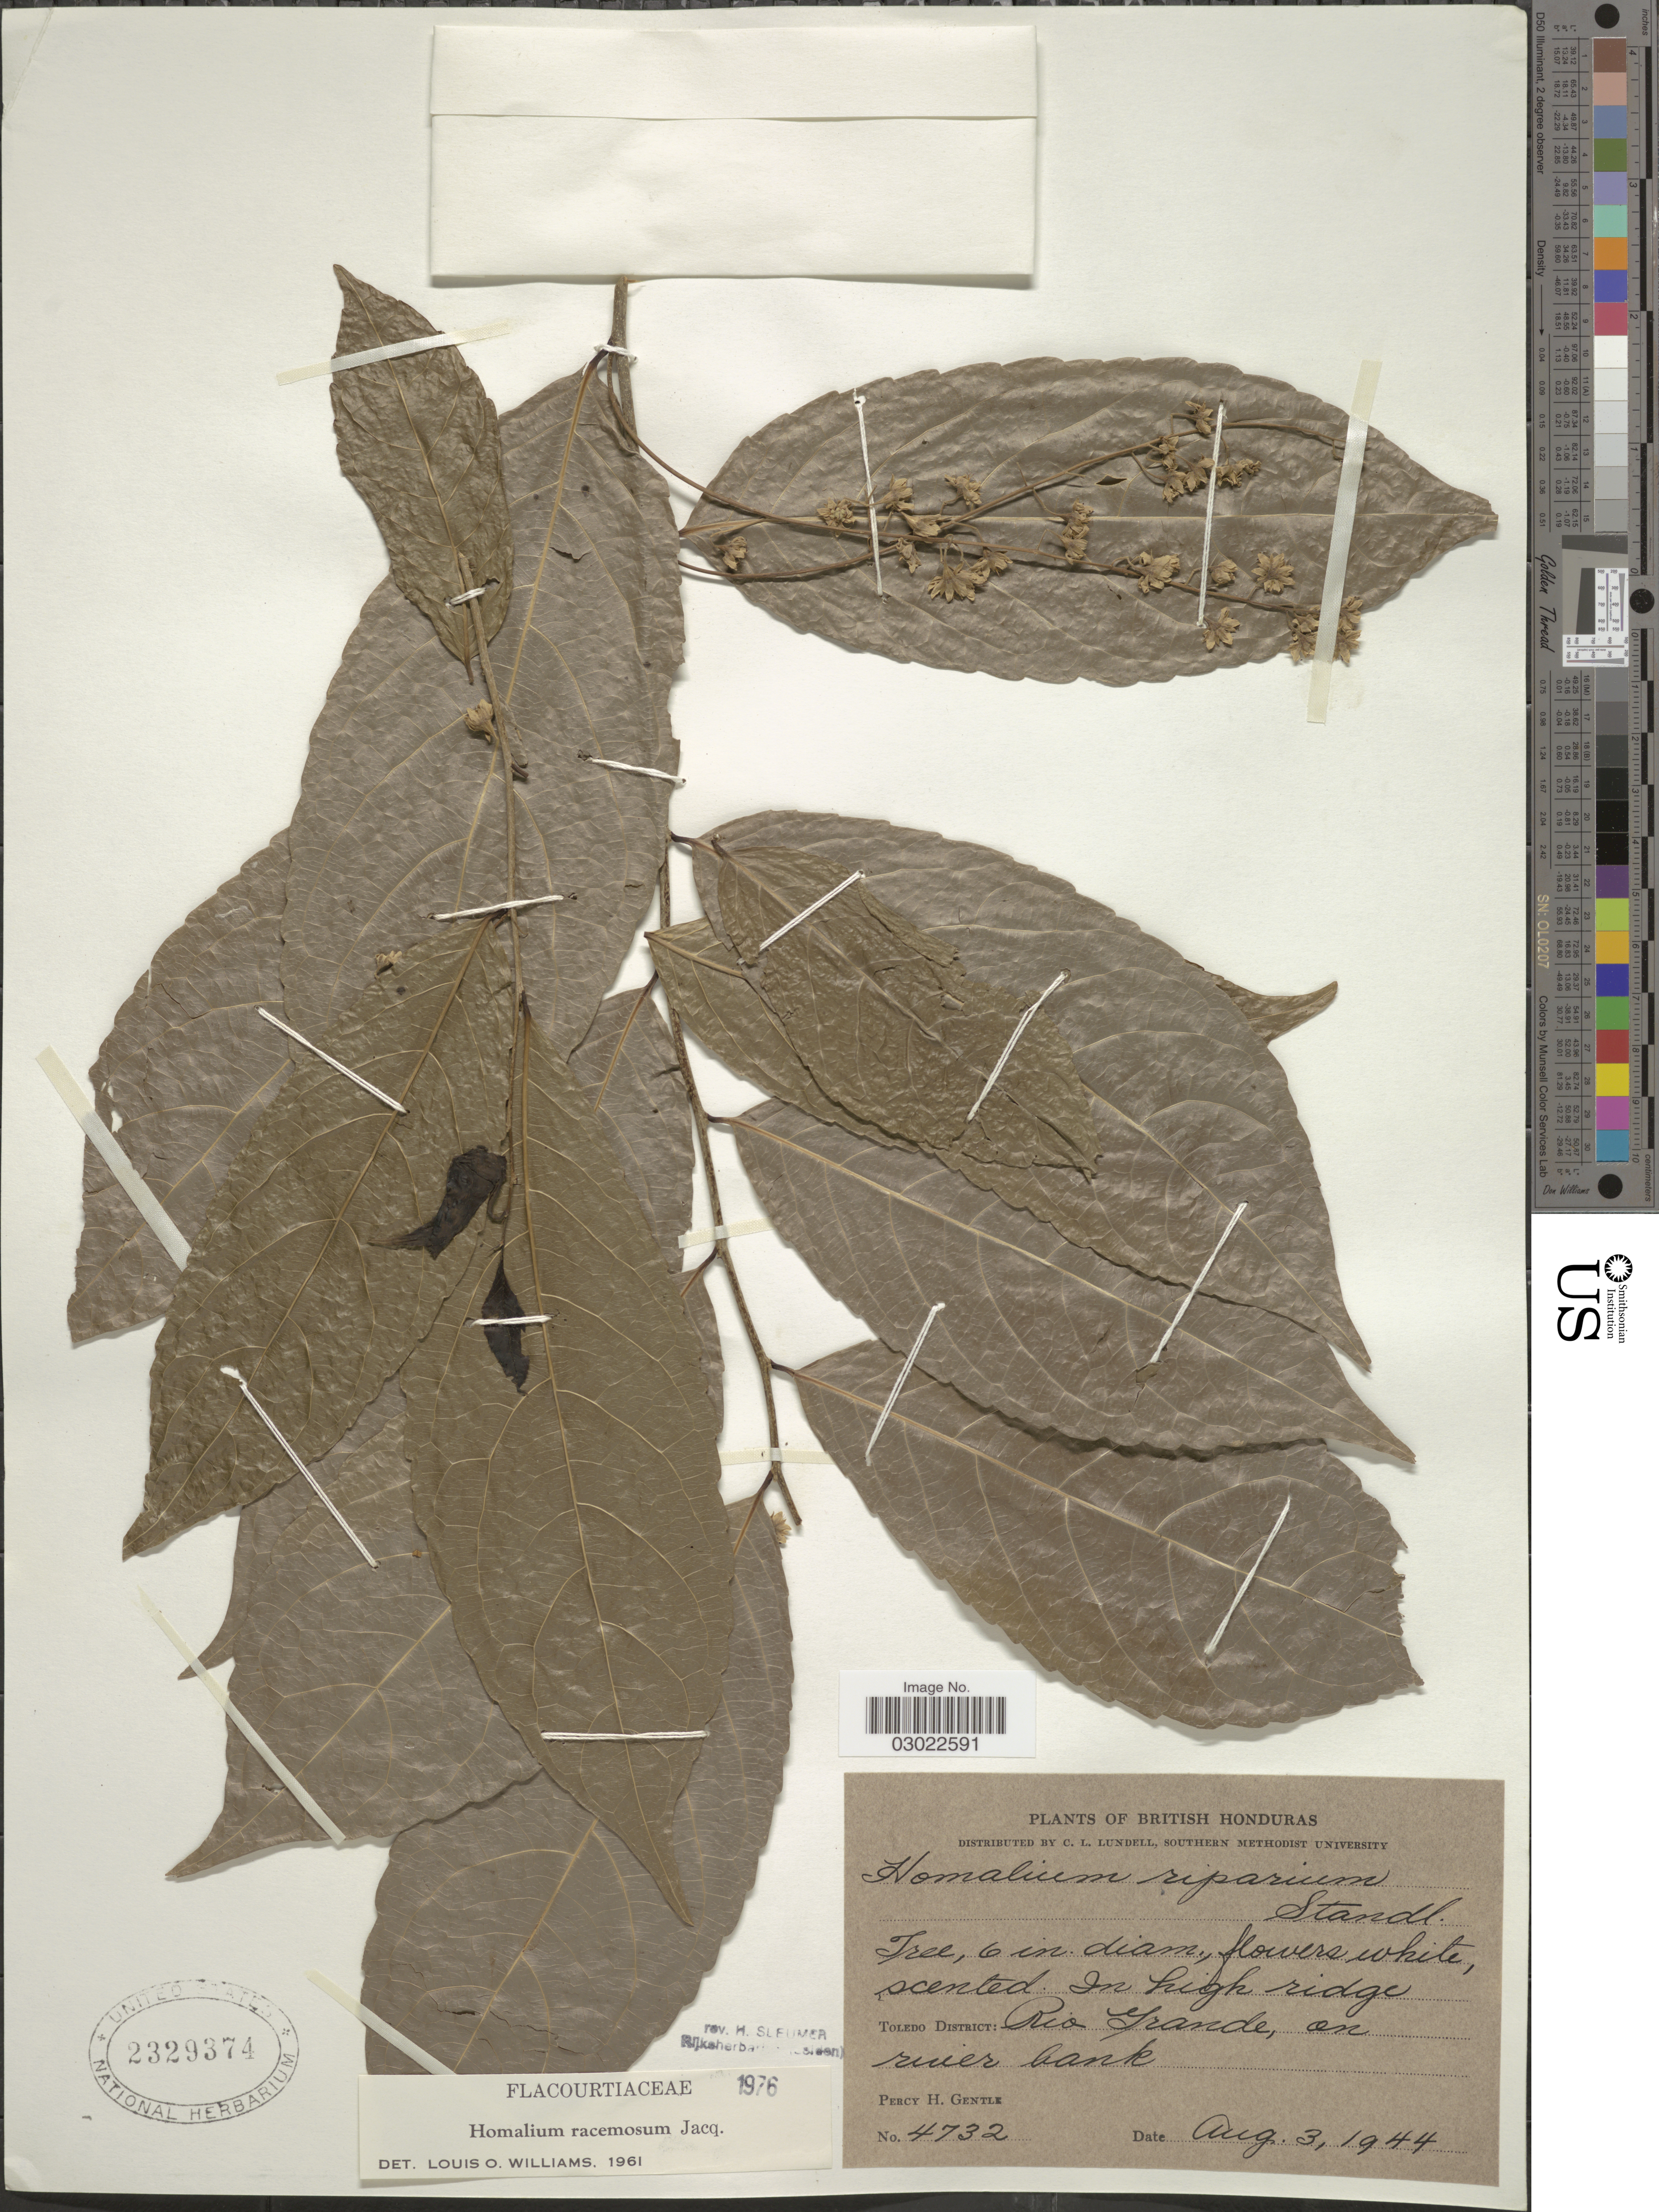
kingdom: Plantae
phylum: Tracheophyta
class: Magnoliopsida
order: Malpighiales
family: Salicaceae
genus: Homalium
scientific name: Homalium racemosum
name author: Jacq.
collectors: P. H. Gentle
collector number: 4732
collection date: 1944-08-03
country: Belize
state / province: Toledo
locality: British Honduras. Toledo District: Rio Grande, on rivier bank.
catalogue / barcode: US 2329374